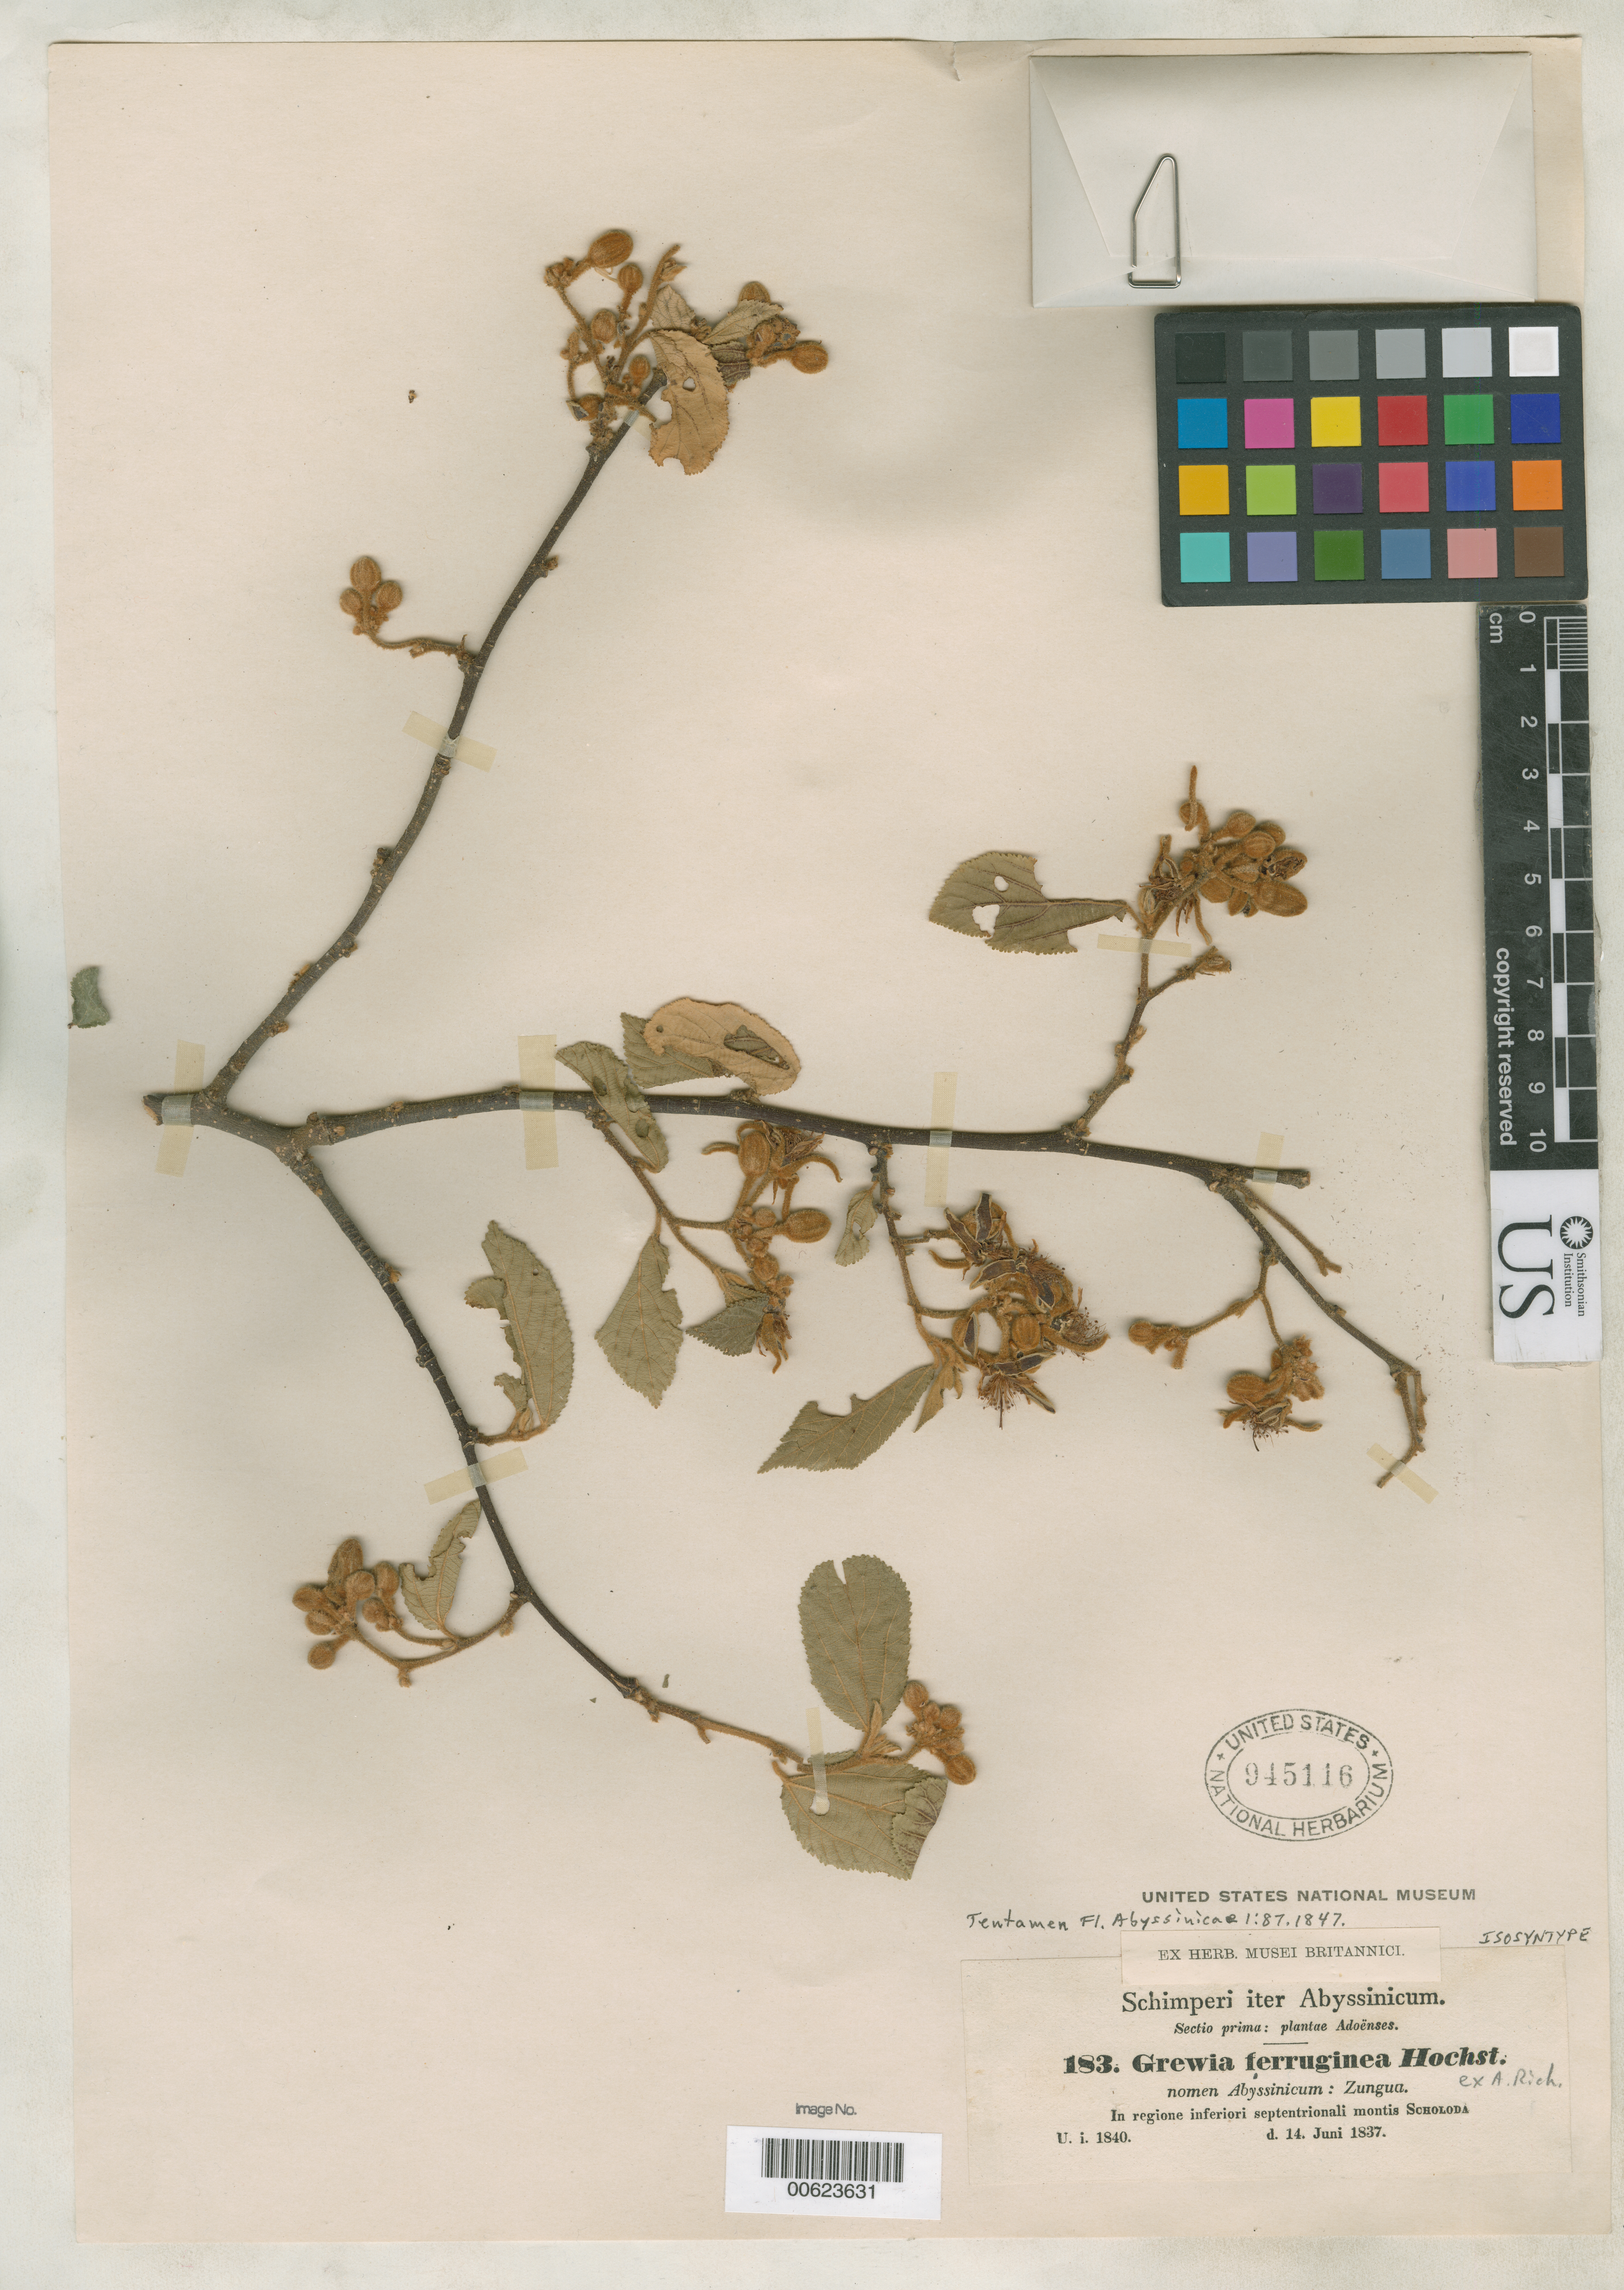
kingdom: Plantae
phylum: Tracheophyta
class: Magnoliopsida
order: Malvales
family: Malvaceae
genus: Grewia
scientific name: Grewia ferruginea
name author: Hochst. ex A. Rich.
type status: Isosyntype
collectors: G. W. Schimper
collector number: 183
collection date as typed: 14 Jun 1837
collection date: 1837-06-14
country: Ethiopia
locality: In regione inferiori Septrionalimontis Scholoda.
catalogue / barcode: US 945116